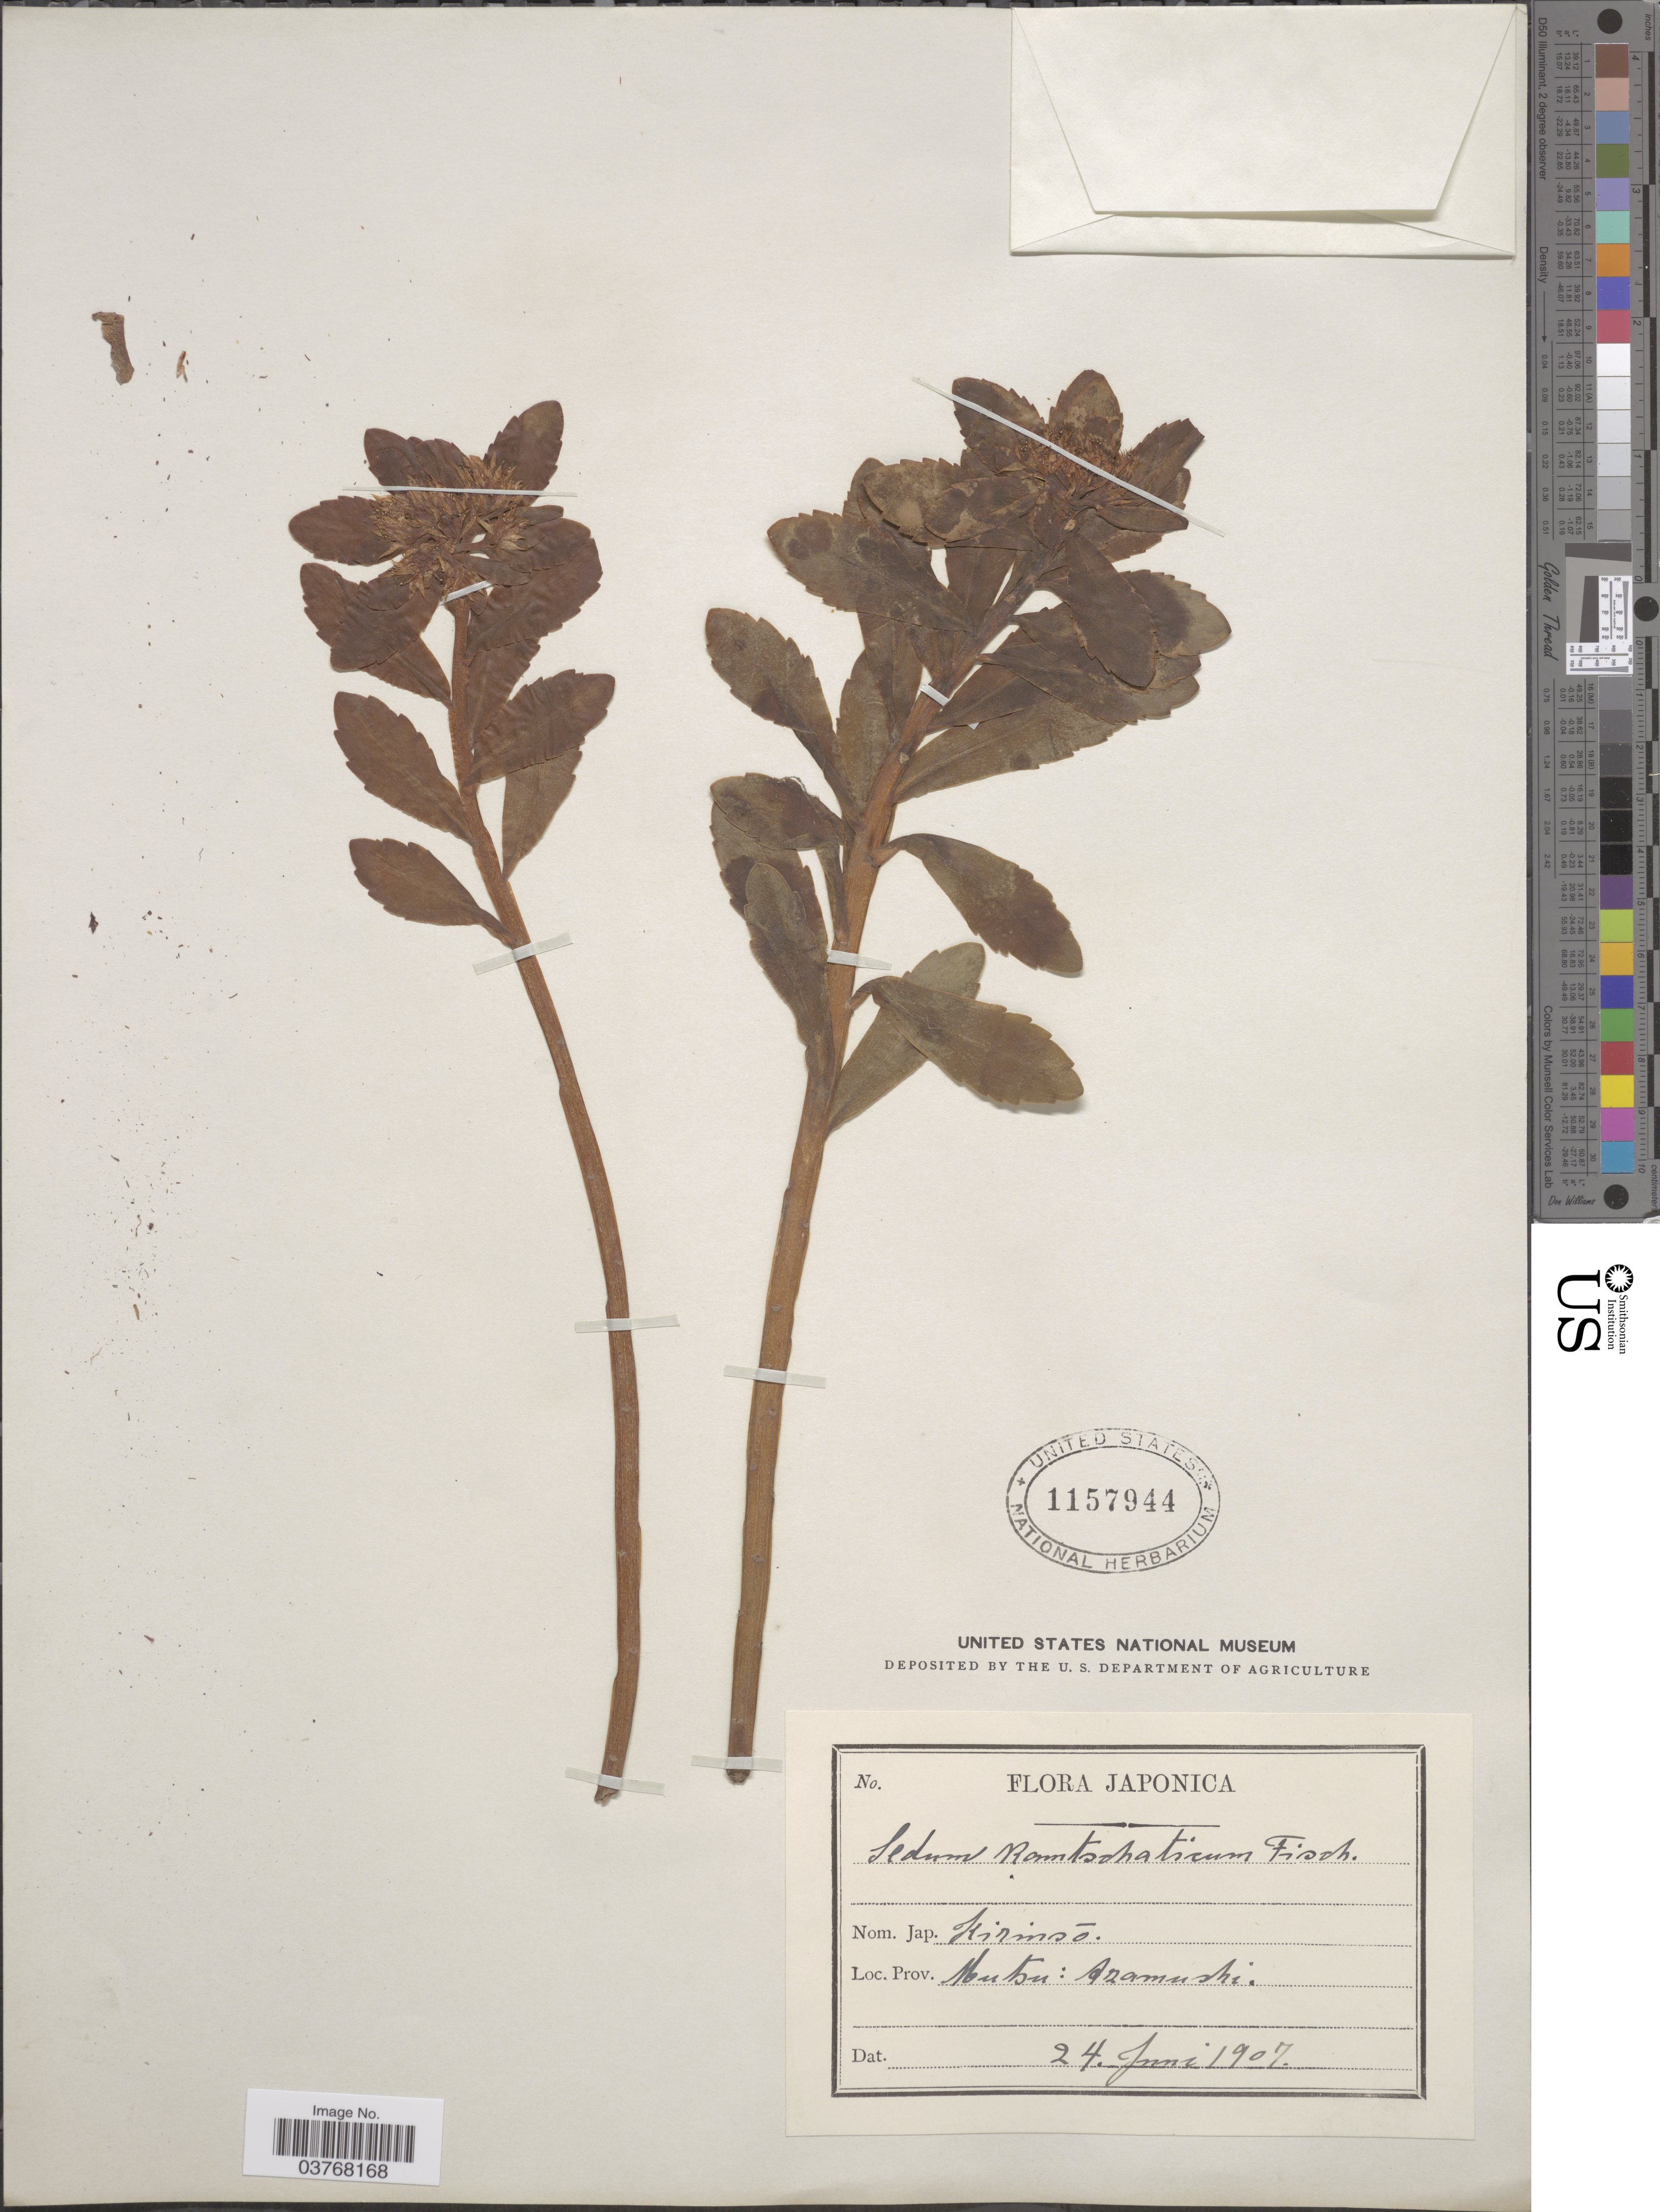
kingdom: Plantae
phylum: Tracheophyta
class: Magnoliopsida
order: Saxifragales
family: Crassulaceae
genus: Sedum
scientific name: Sedum kamtschaticum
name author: Fisch. & C.A. Mey.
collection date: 1907-06-24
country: Japan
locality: Mutsu: Azamushi.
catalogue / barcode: US 1157944